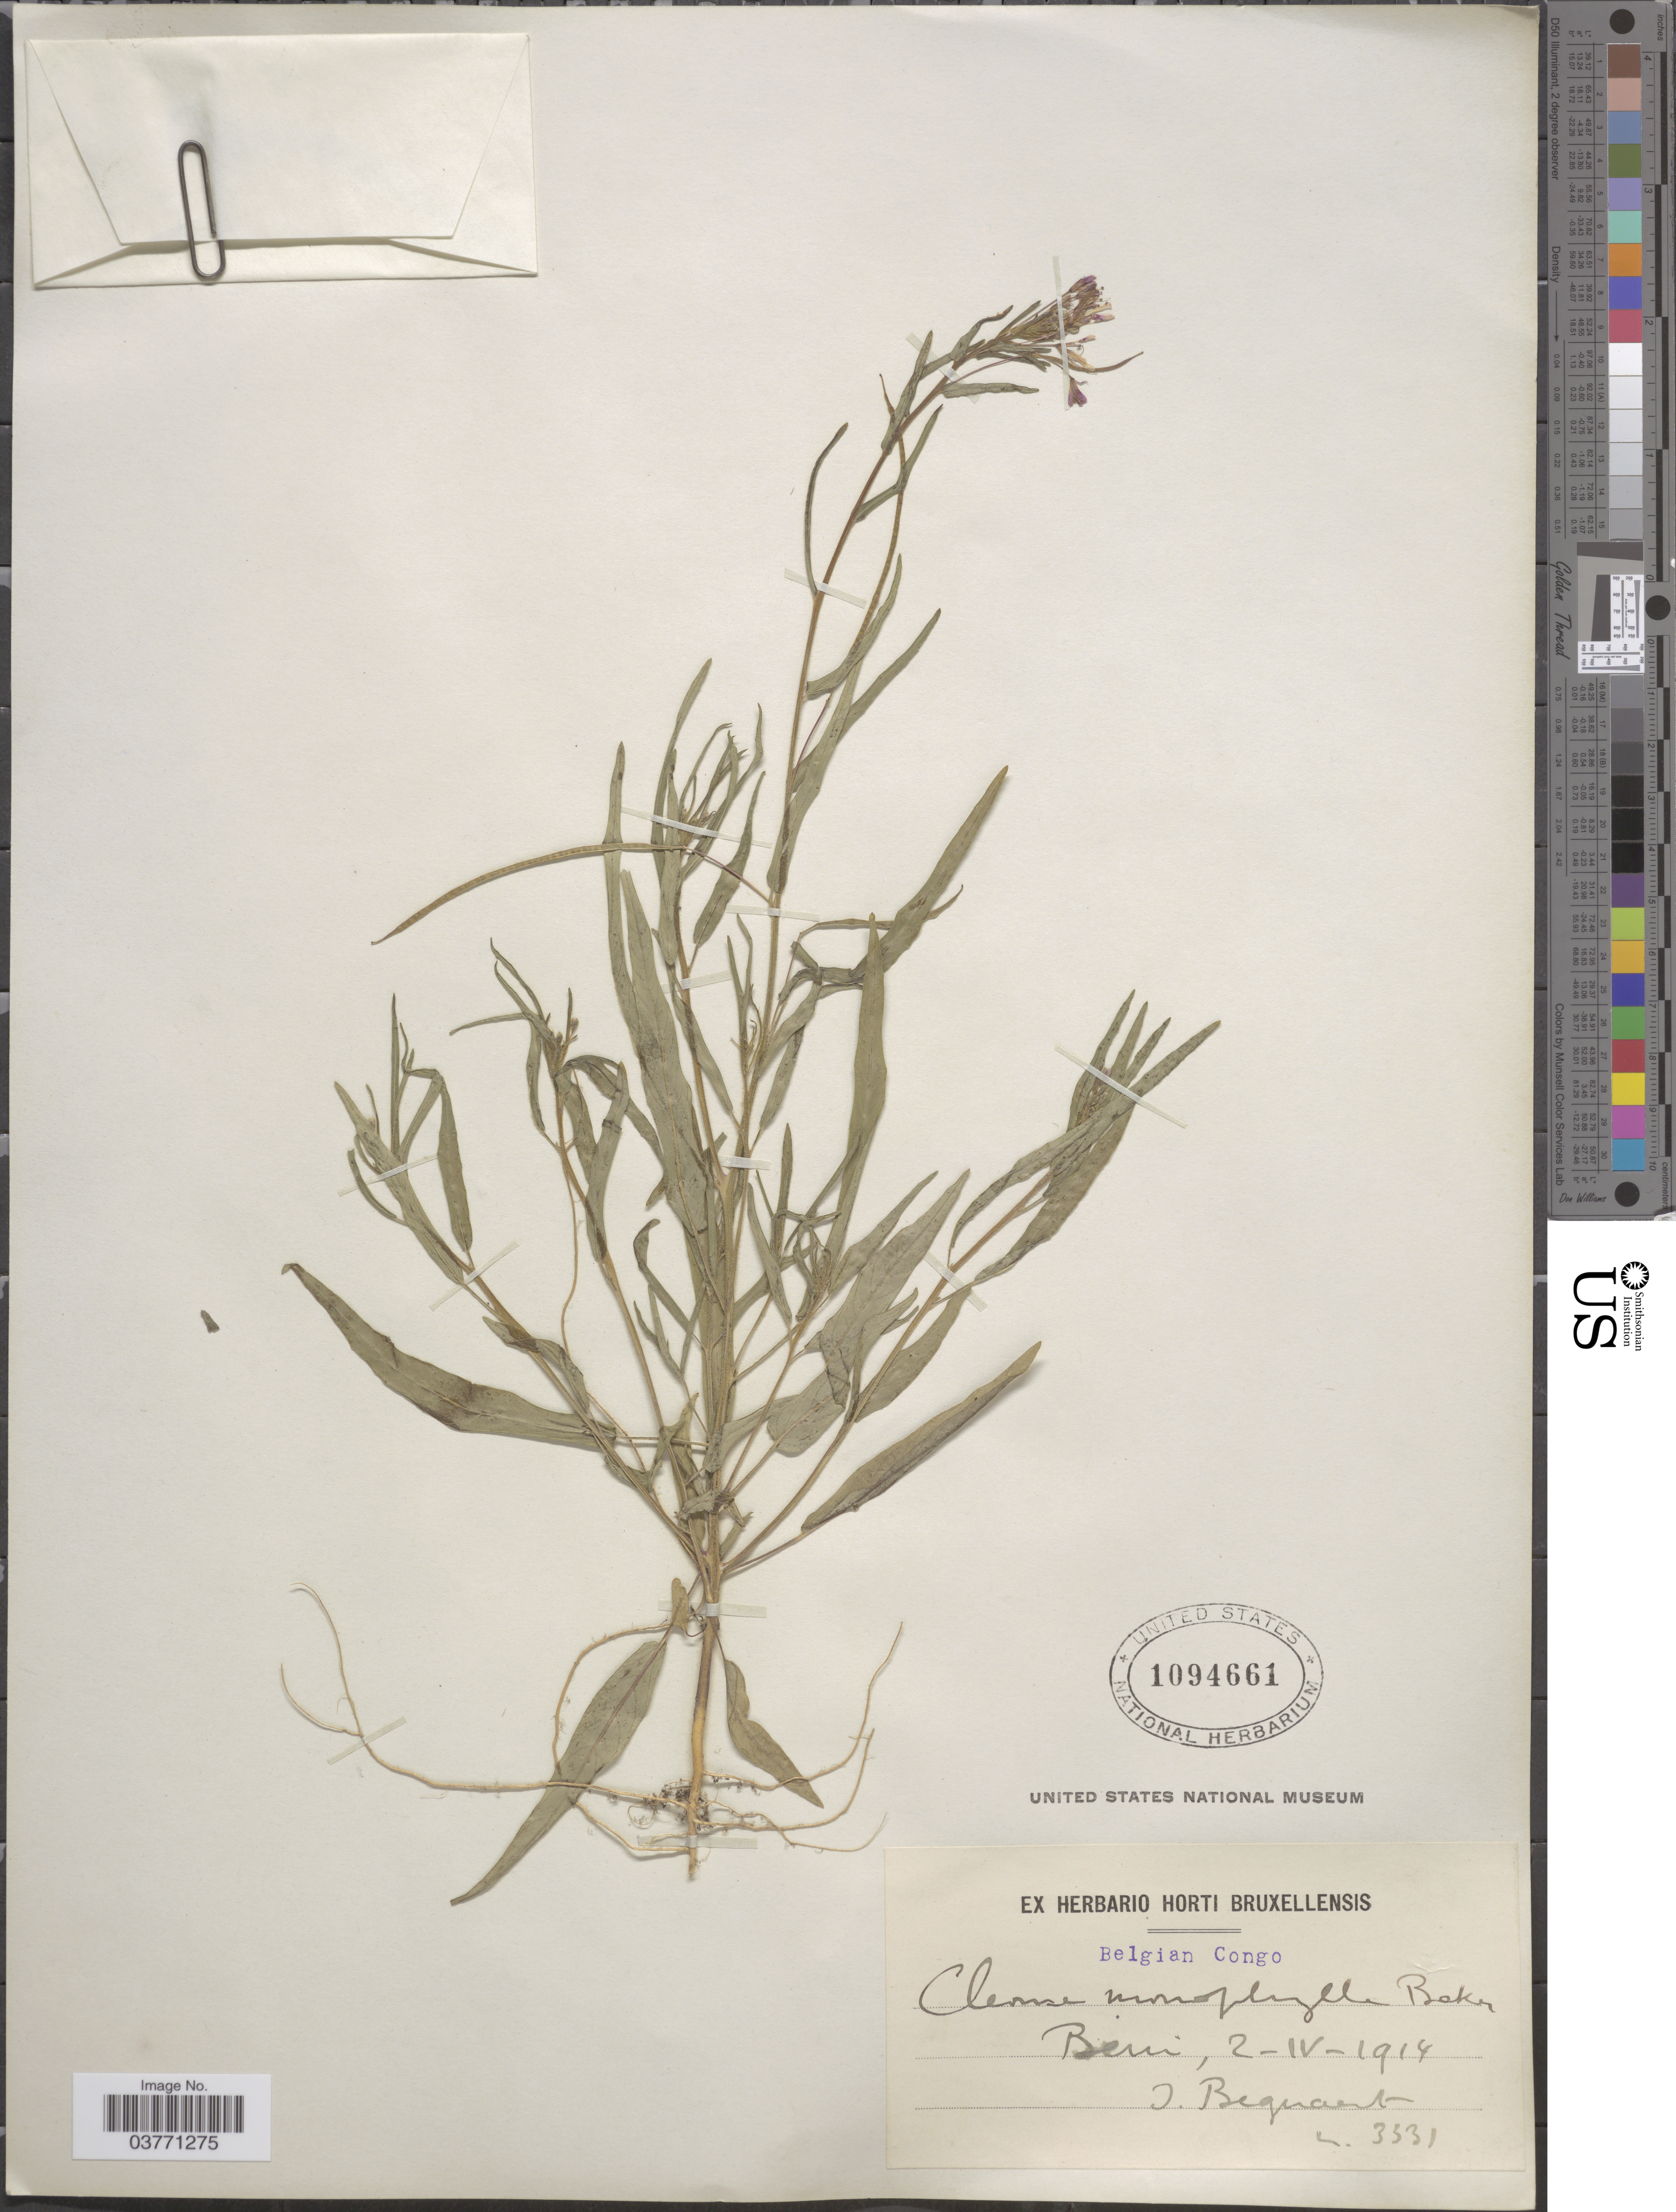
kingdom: Plantae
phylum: Tracheophyta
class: Magnoliopsida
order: Brassicales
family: Cleomaceae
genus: Sieruela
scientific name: Sieruela monophylla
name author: (L.) Roalson & J.C. Hall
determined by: Strong, M. T., (US), Smithsonian Institution - National Museum of Natural History (UNITED STATES)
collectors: J. Bequaert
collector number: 3331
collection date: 1914-04-02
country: Congo, Democratic Republic of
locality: Belgian Congo. Beni.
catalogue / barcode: US 1094661